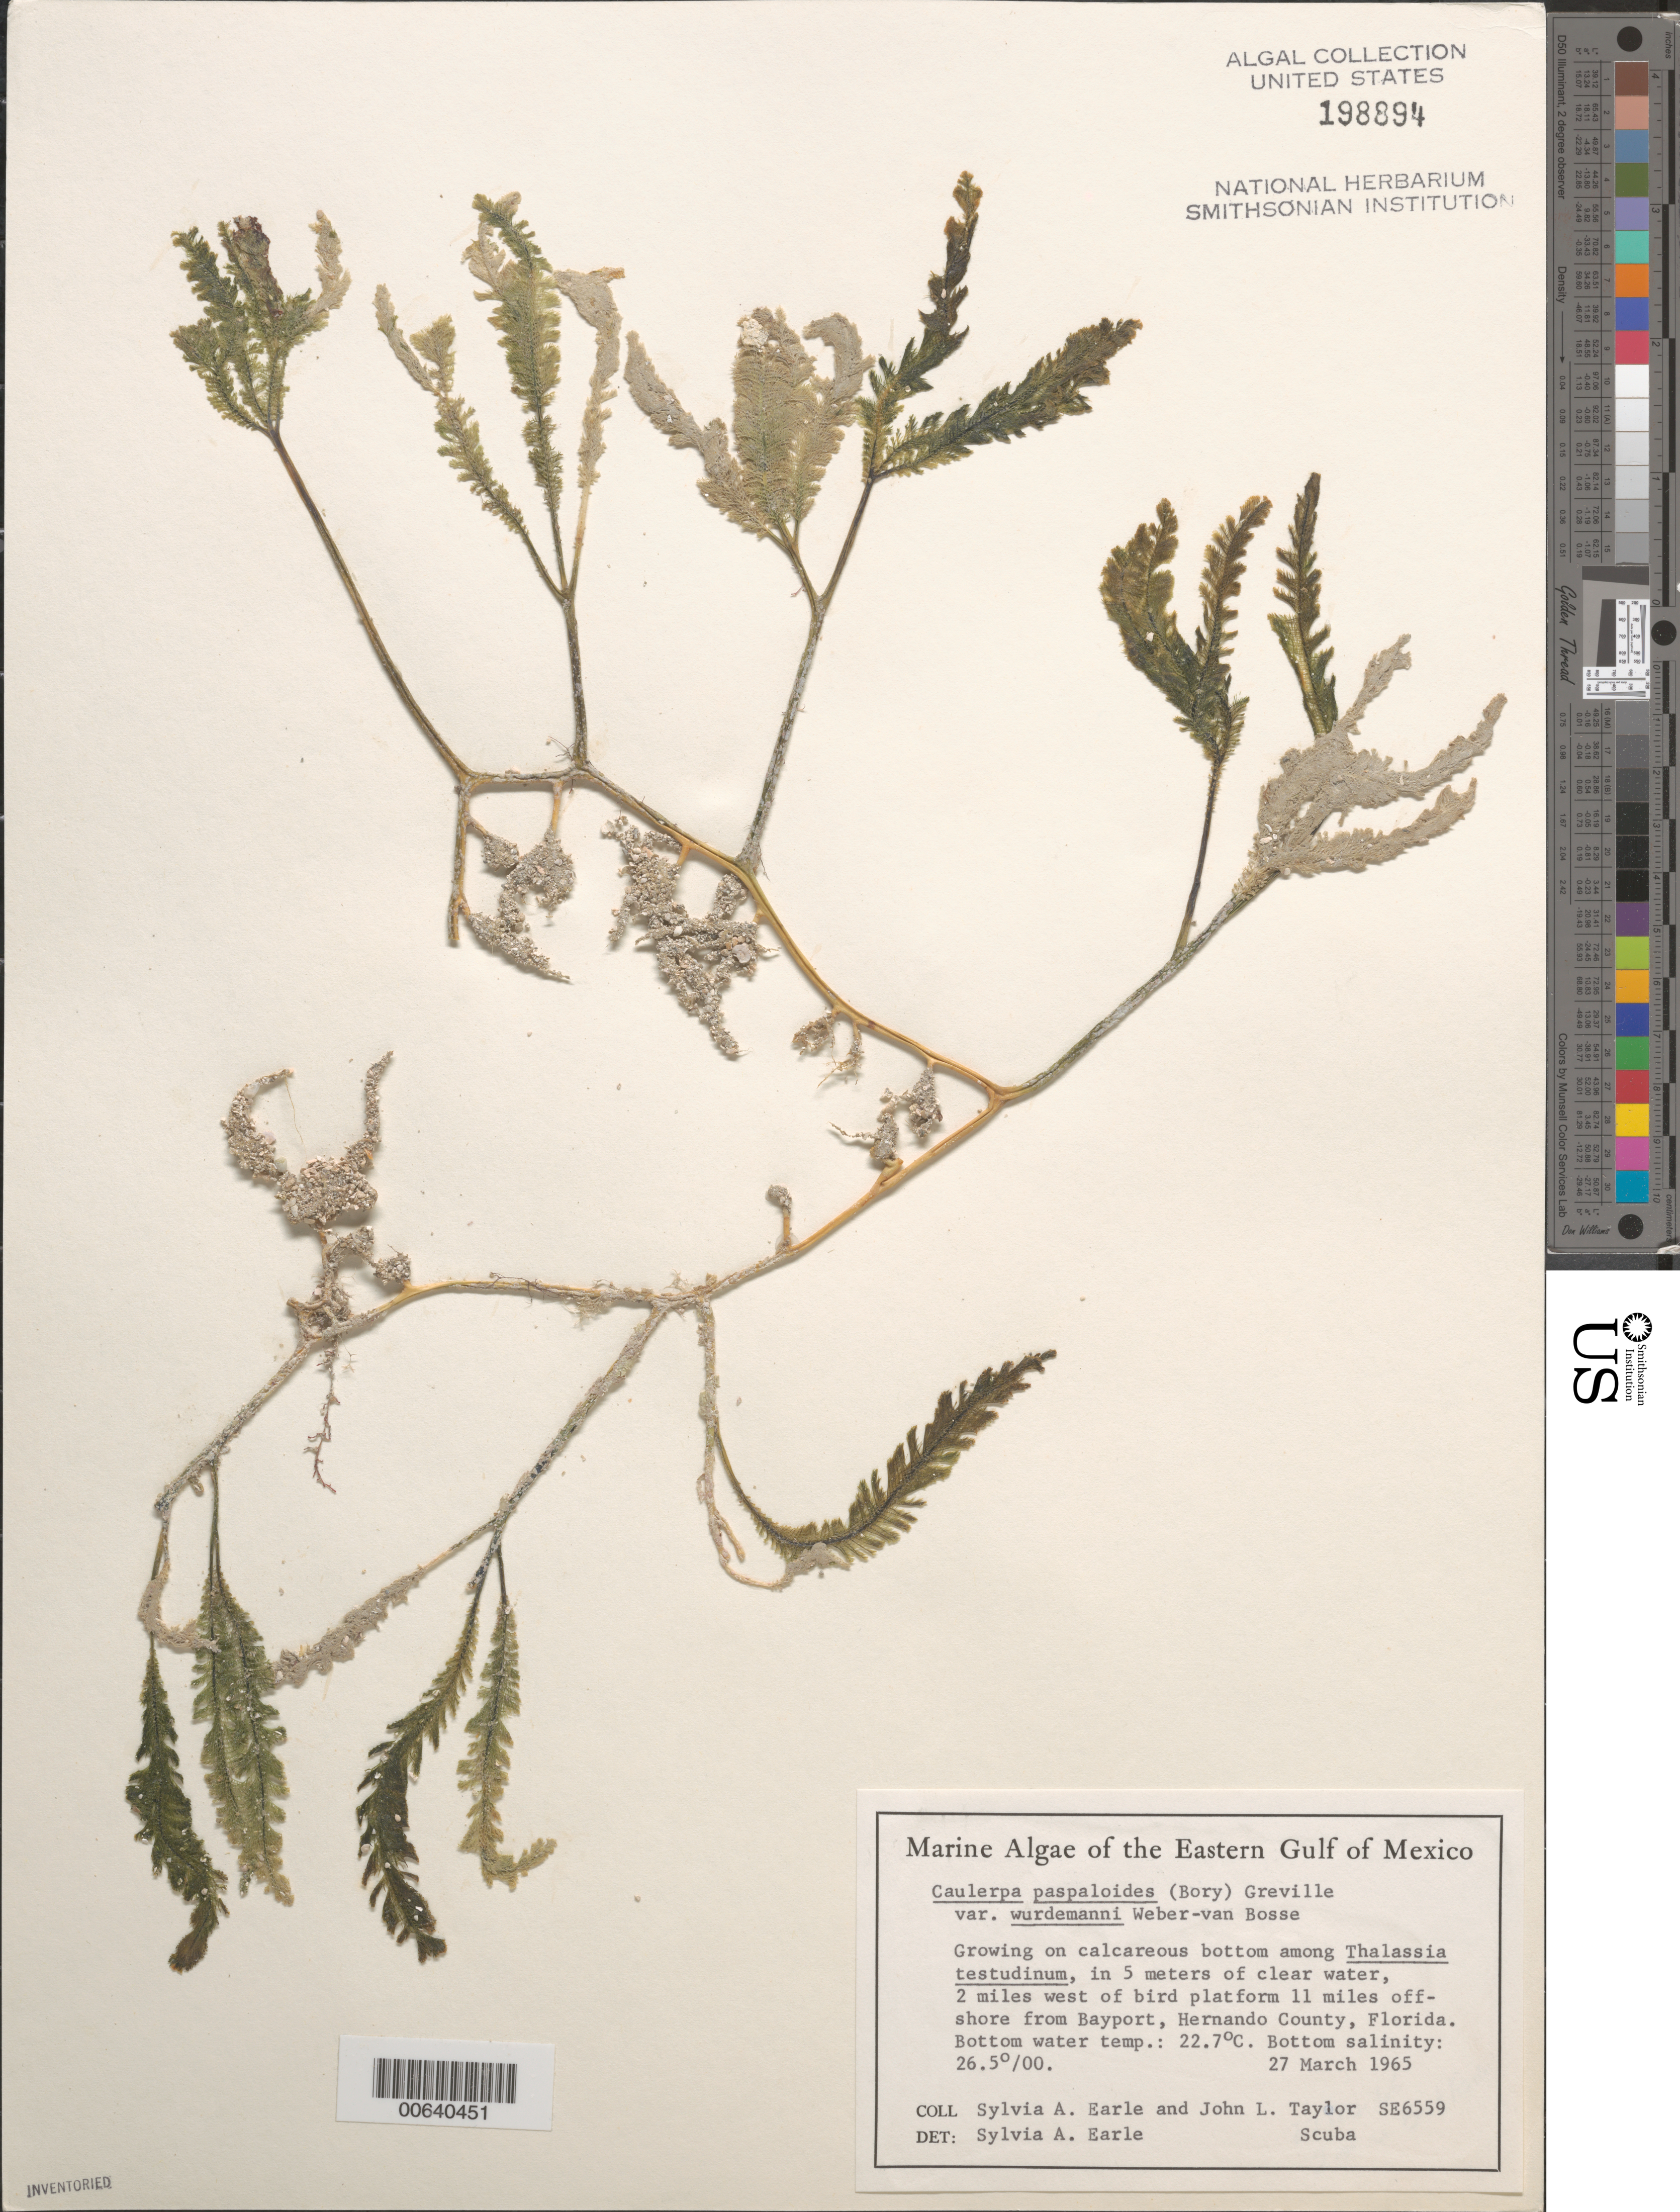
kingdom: Plantae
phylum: Chlorophyta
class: Ulvophyceae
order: Bryopsidales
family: Caulerpaceae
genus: Caulerpa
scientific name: Caulerpa paspaloides var. wurdemannii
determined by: Earle, S. A.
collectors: S. A. Earle & J. L. Taylor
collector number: SE 6559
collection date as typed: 27 Mar 1965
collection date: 1965-03-27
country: United States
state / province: Florida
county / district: Hernando County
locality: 11 miles off Bayport, 2 miles west of bird platform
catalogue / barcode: US 198894